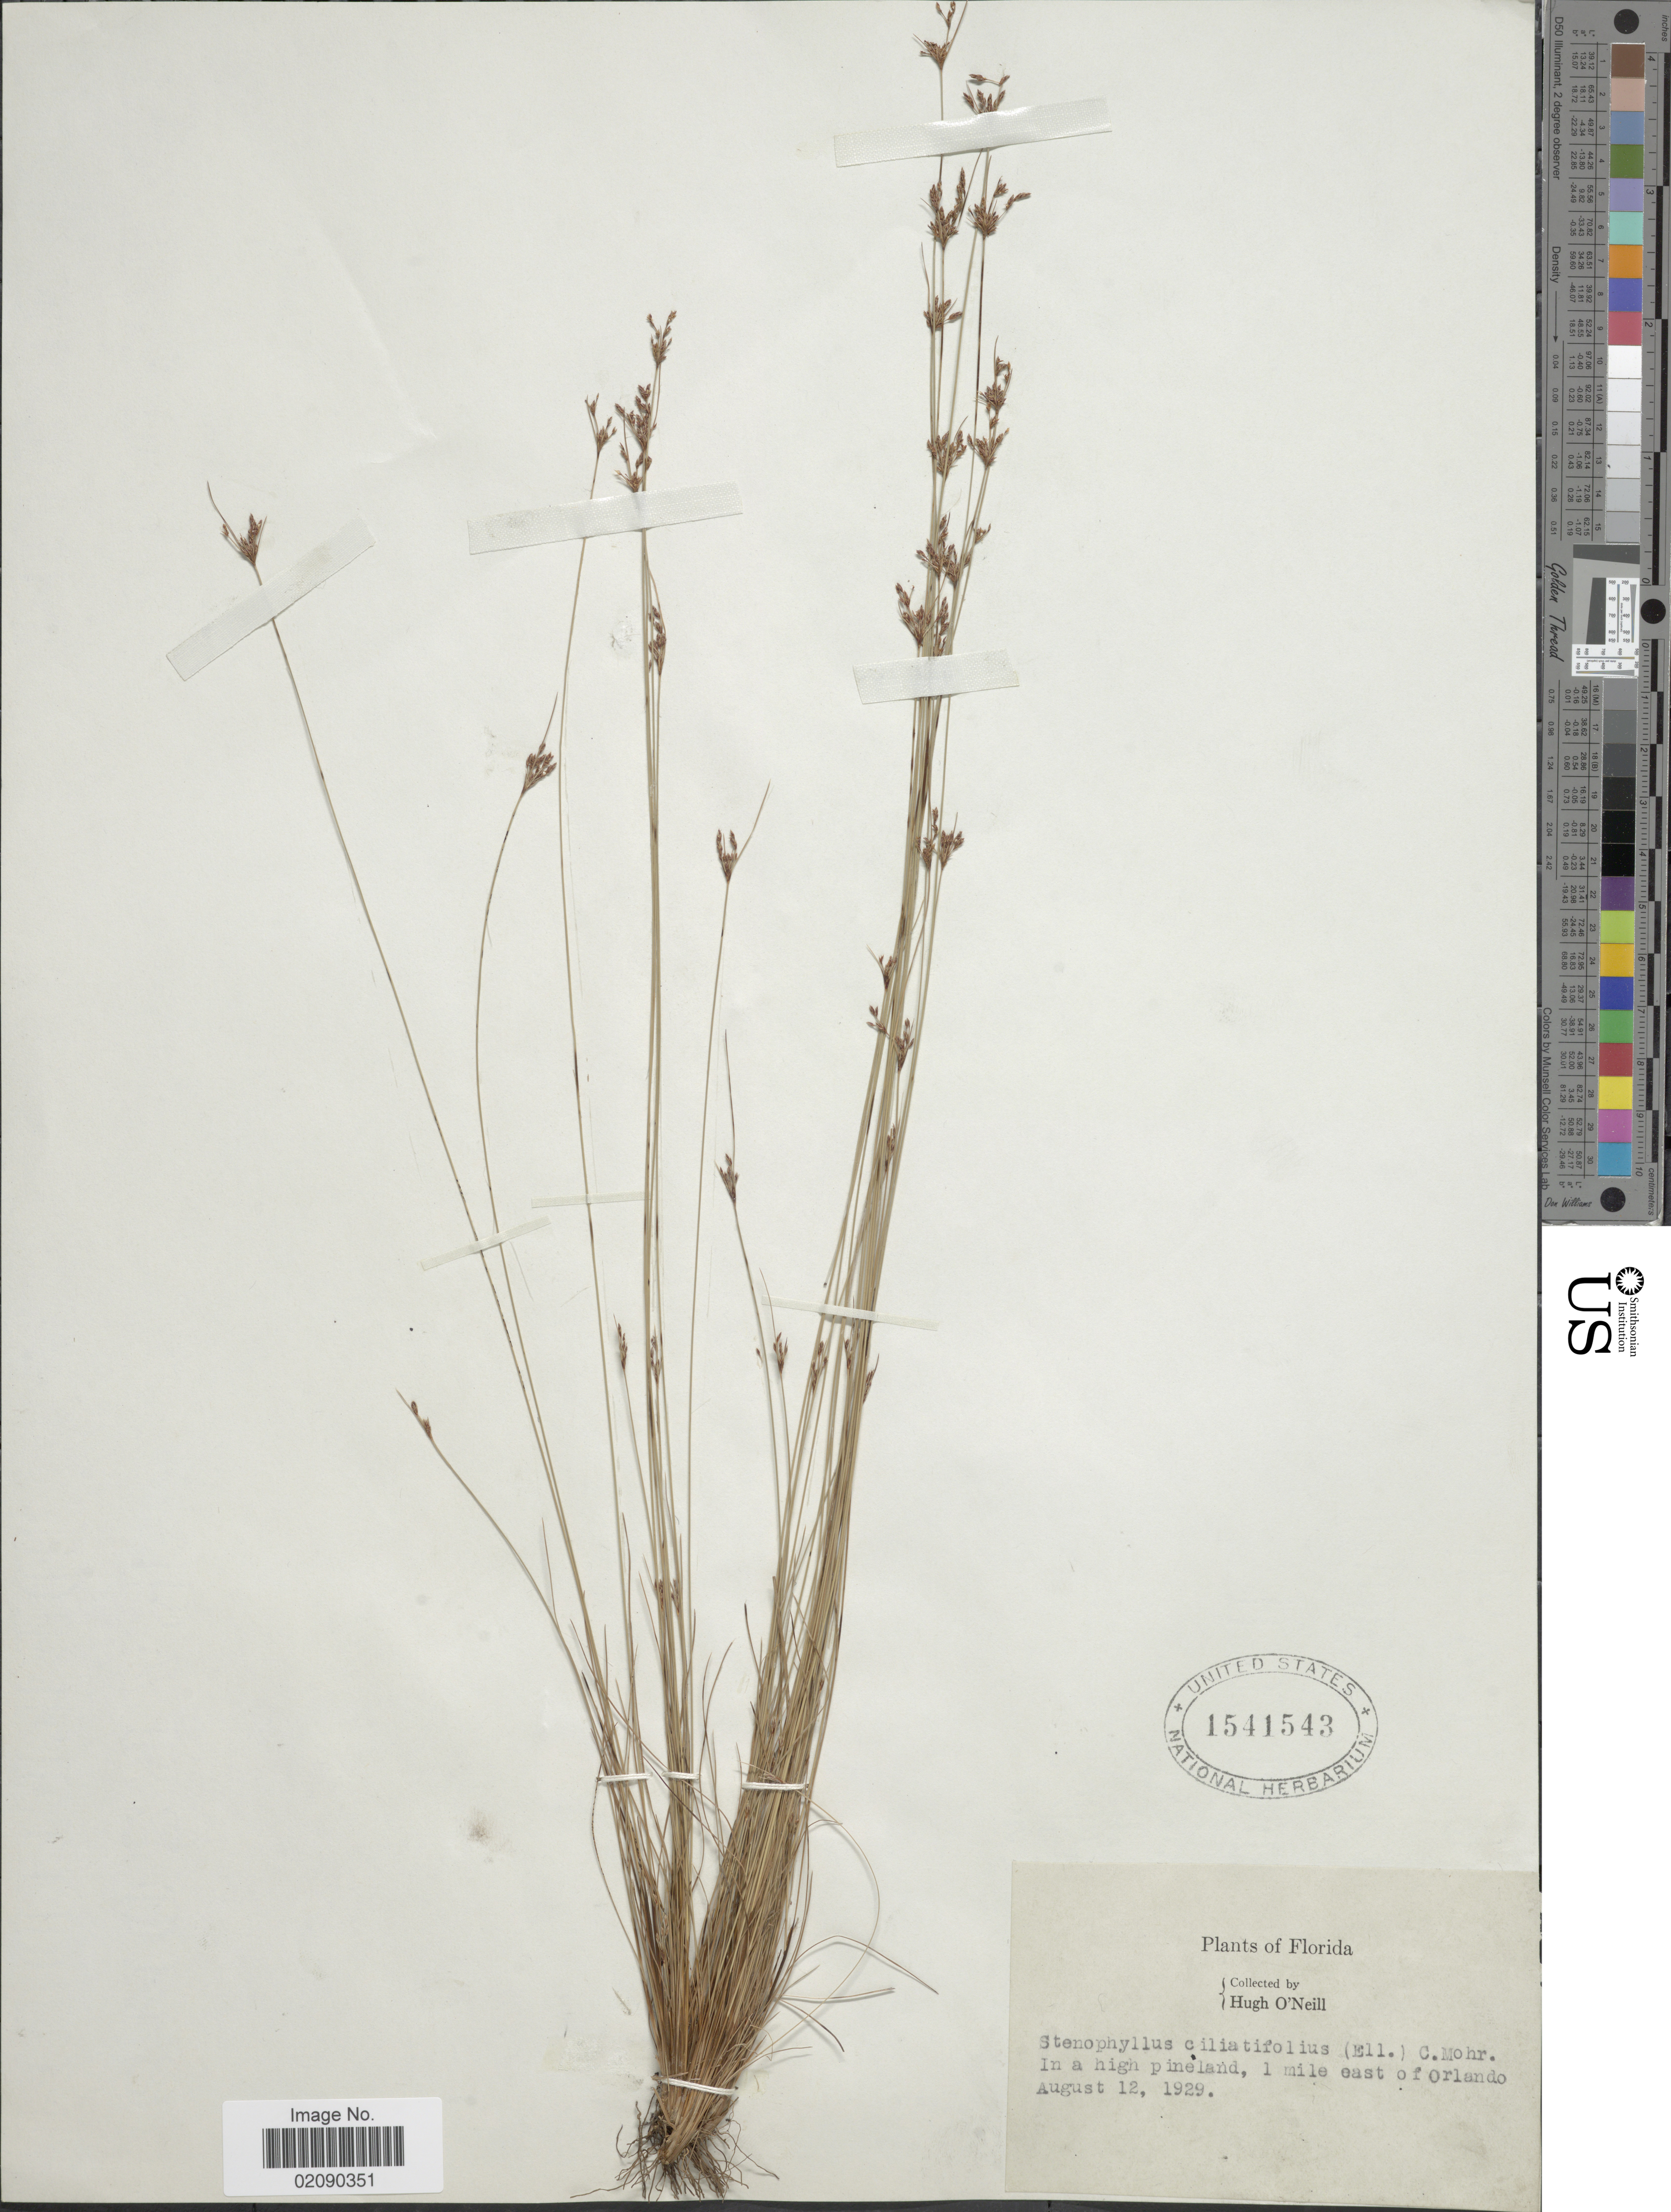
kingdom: Plantae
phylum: Tracheophyta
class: Liliopsida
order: Poales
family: Cyperaceae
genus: Bulbostylis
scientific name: Bulbostylis ciliatifolia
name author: (Elliott) Fernald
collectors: H. O'Neill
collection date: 1929-08-12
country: United States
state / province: Florida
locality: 1 mile east of Orlando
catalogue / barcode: US 1541543